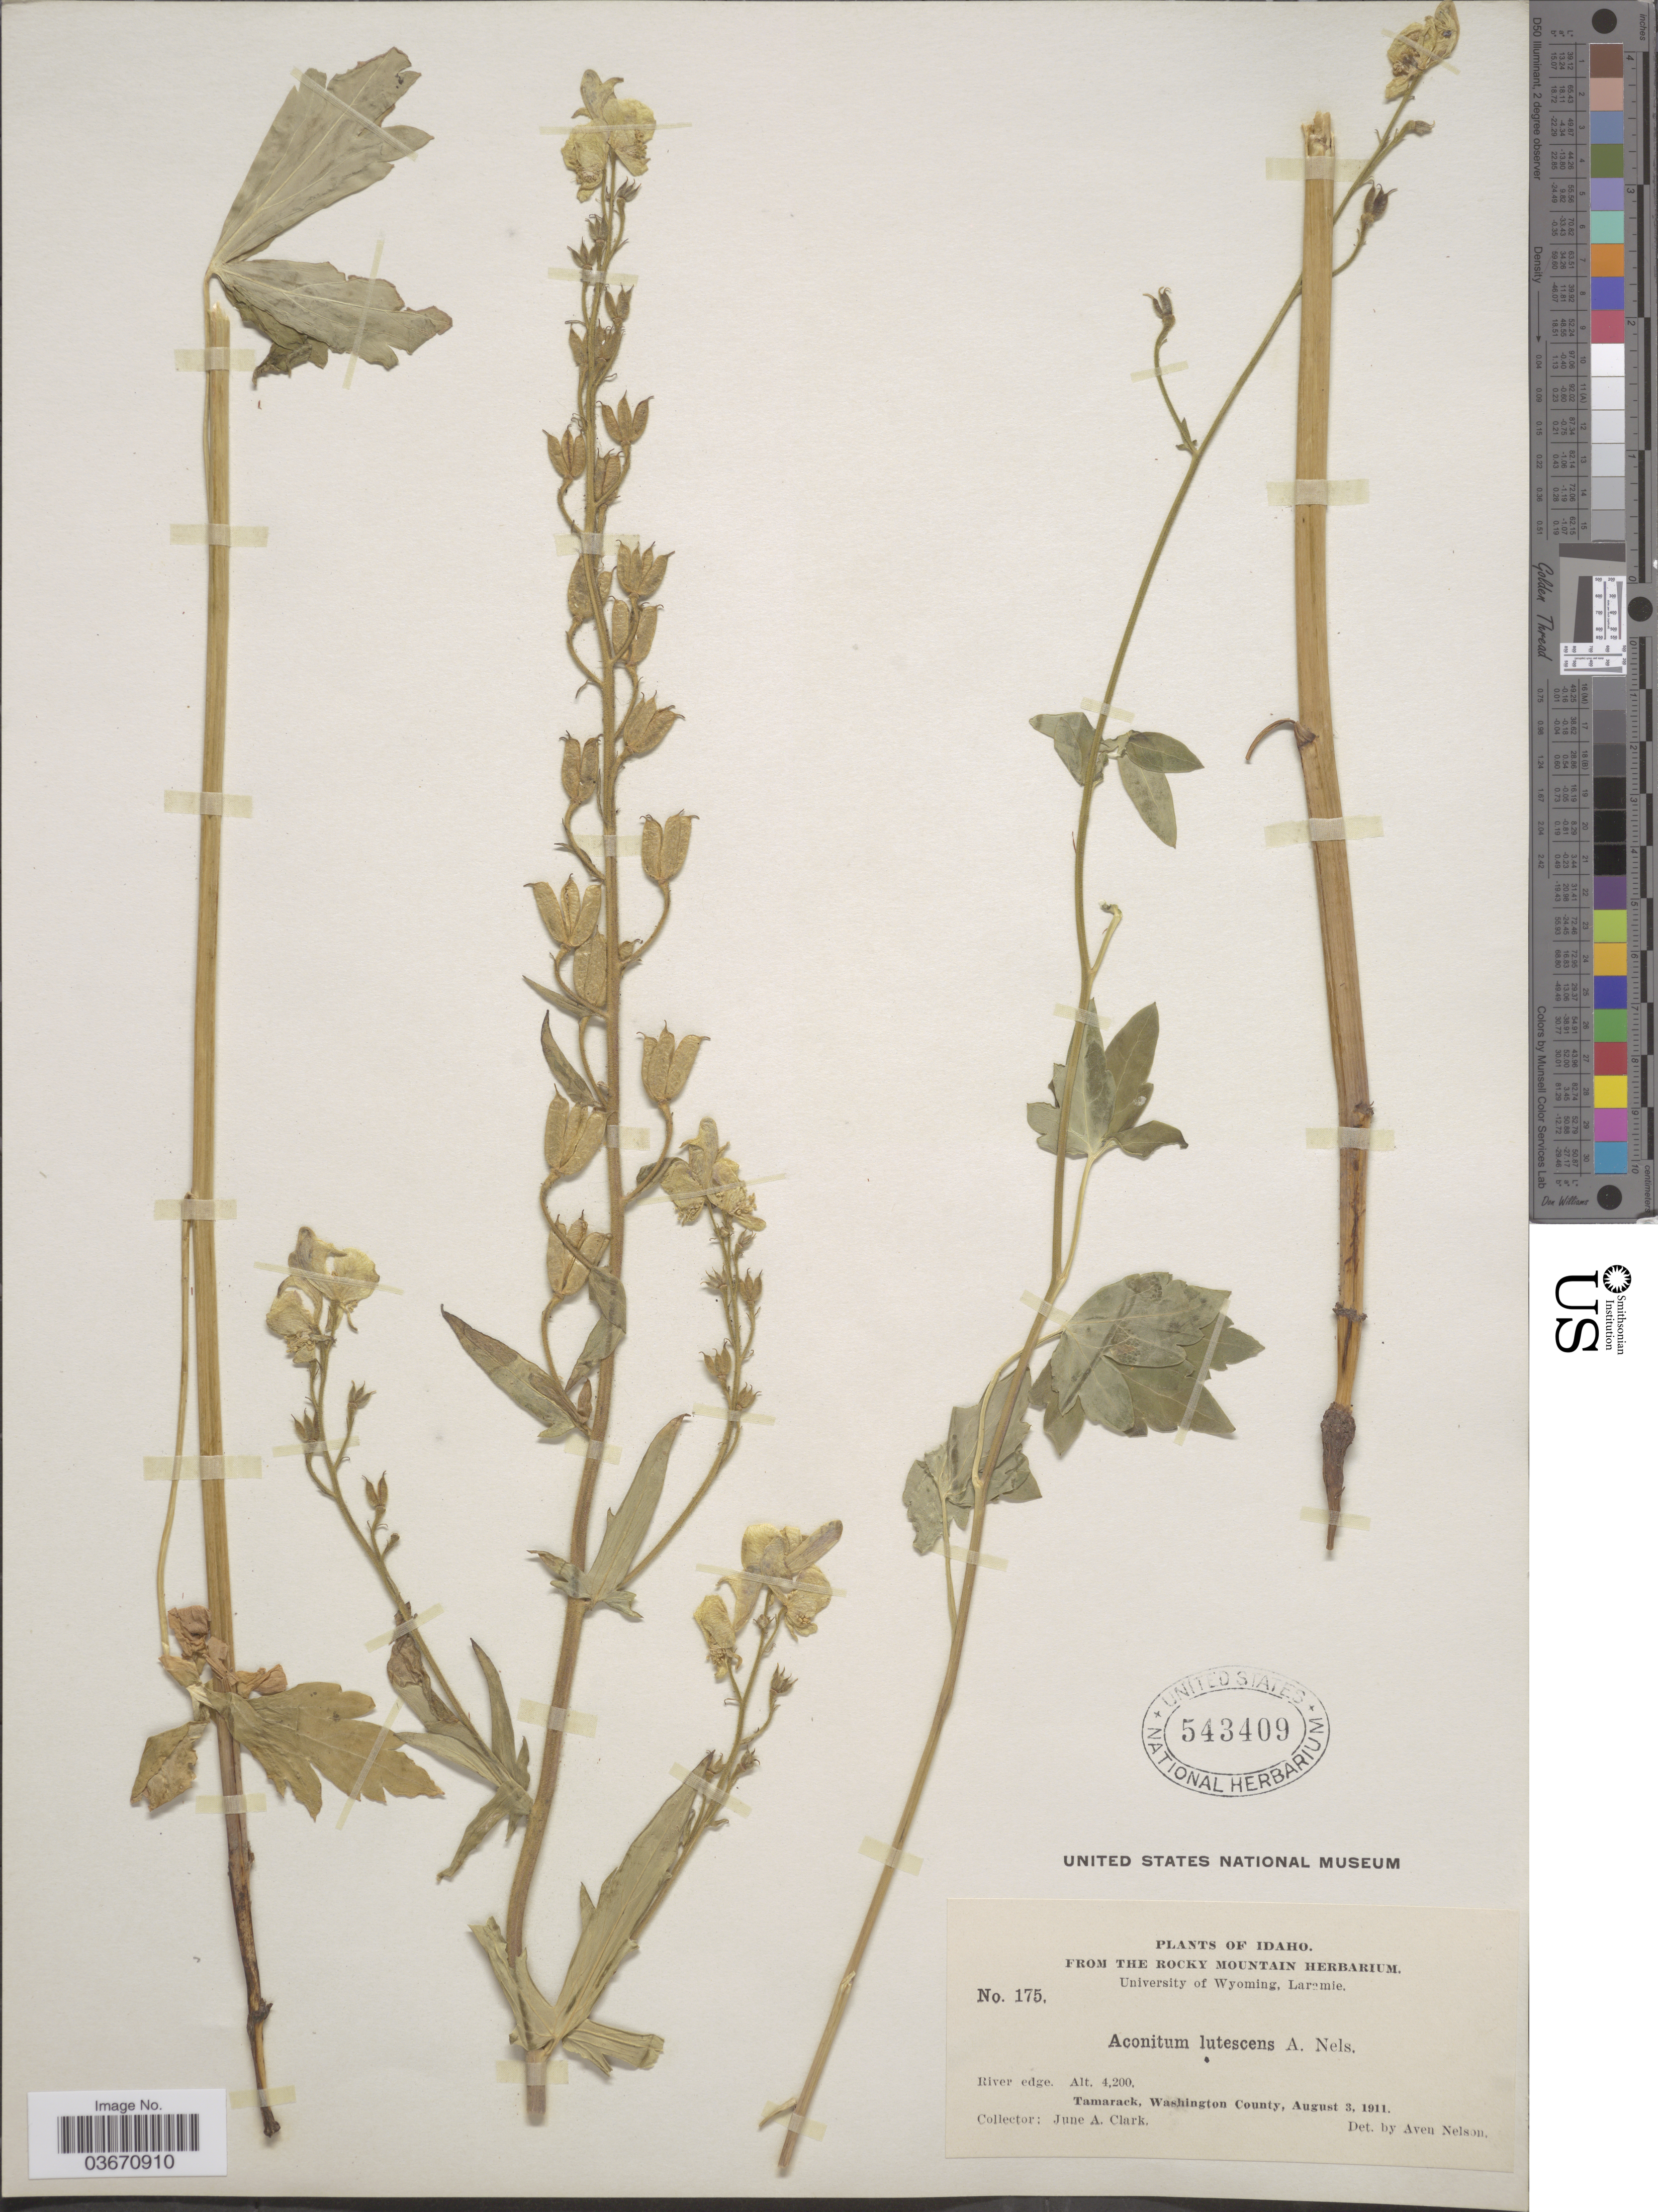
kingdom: Plantae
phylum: Tracheophyta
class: Magnoliopsida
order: Ranunculales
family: Ranunculaceae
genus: Aconitum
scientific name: Aconitum lutescens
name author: A. Nelson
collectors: J. A. Clark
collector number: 175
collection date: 1911-08-03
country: United States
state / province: Idaho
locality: Tamarack, Washington County.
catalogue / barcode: US 543409